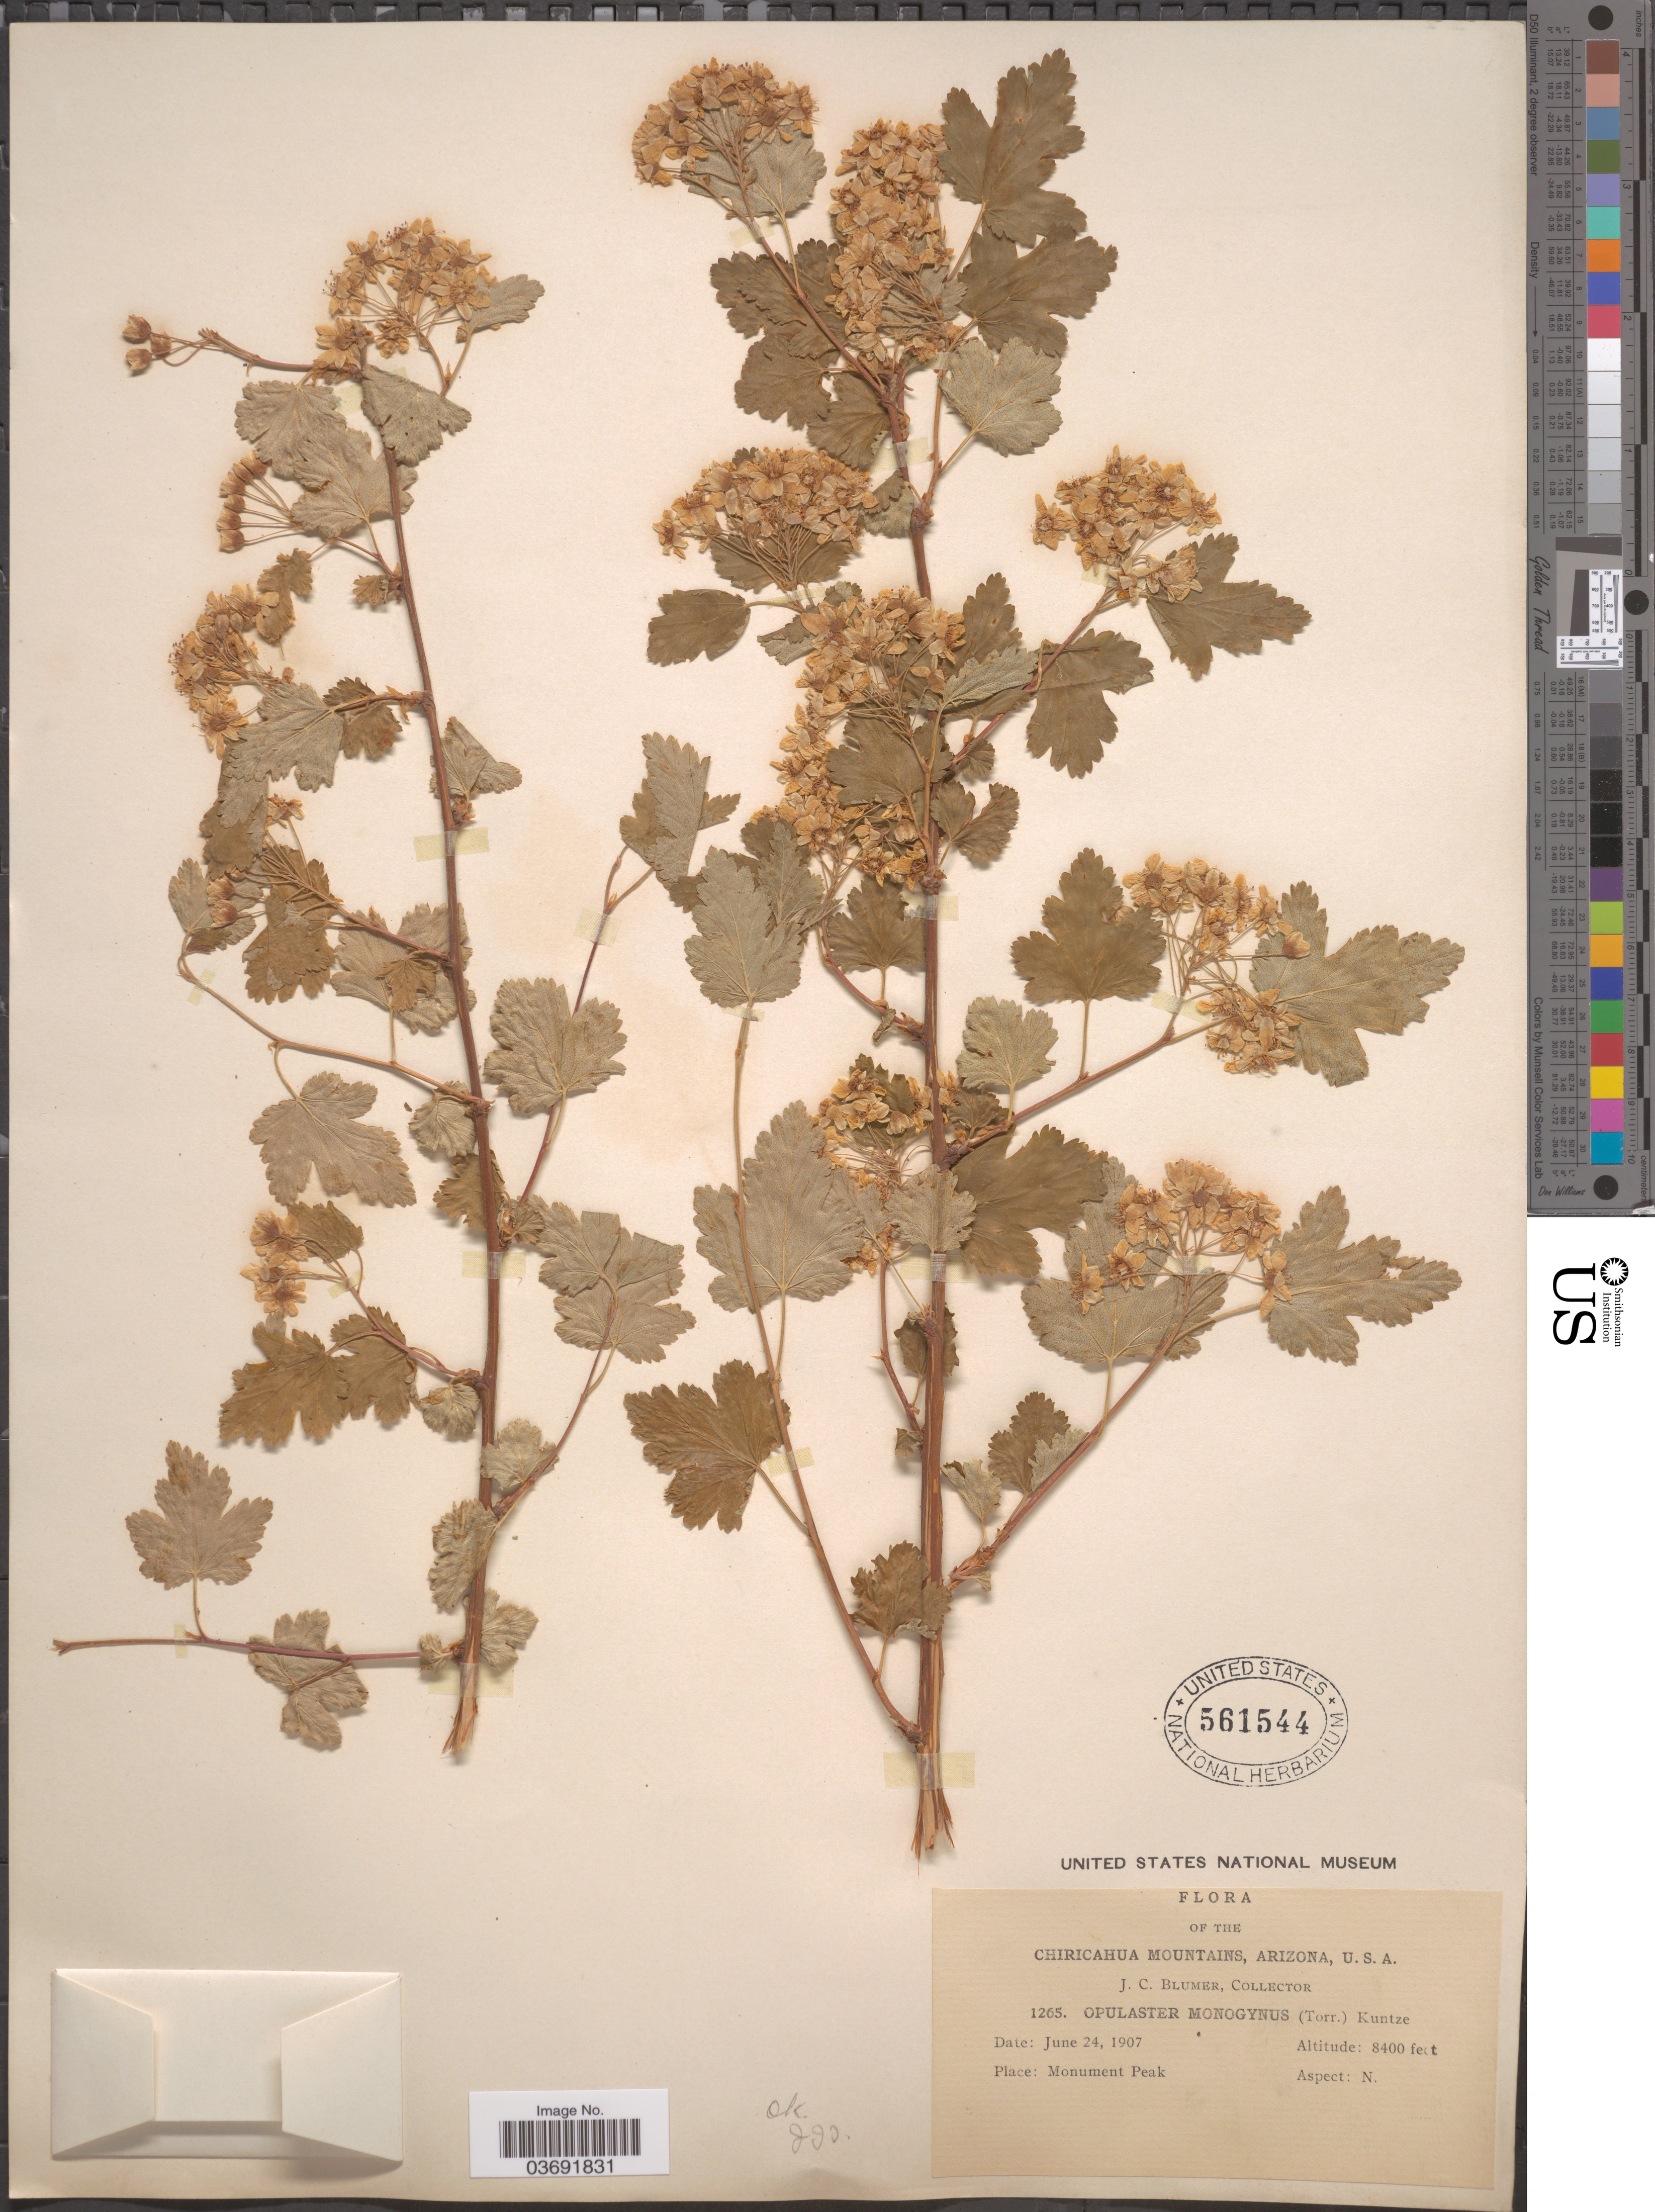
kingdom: Plantae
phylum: Tracheophyta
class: Magnoliopsida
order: Rosales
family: Rosaceae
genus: Physocarpus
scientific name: Physocarpus monogynus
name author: (Torr.) J.M. Coult.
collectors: J. C. Blumer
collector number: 1265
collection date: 1907-06-24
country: United States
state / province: Arizona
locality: Chiricahua Mountains. Monument Peak.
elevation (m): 2560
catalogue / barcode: US 561544